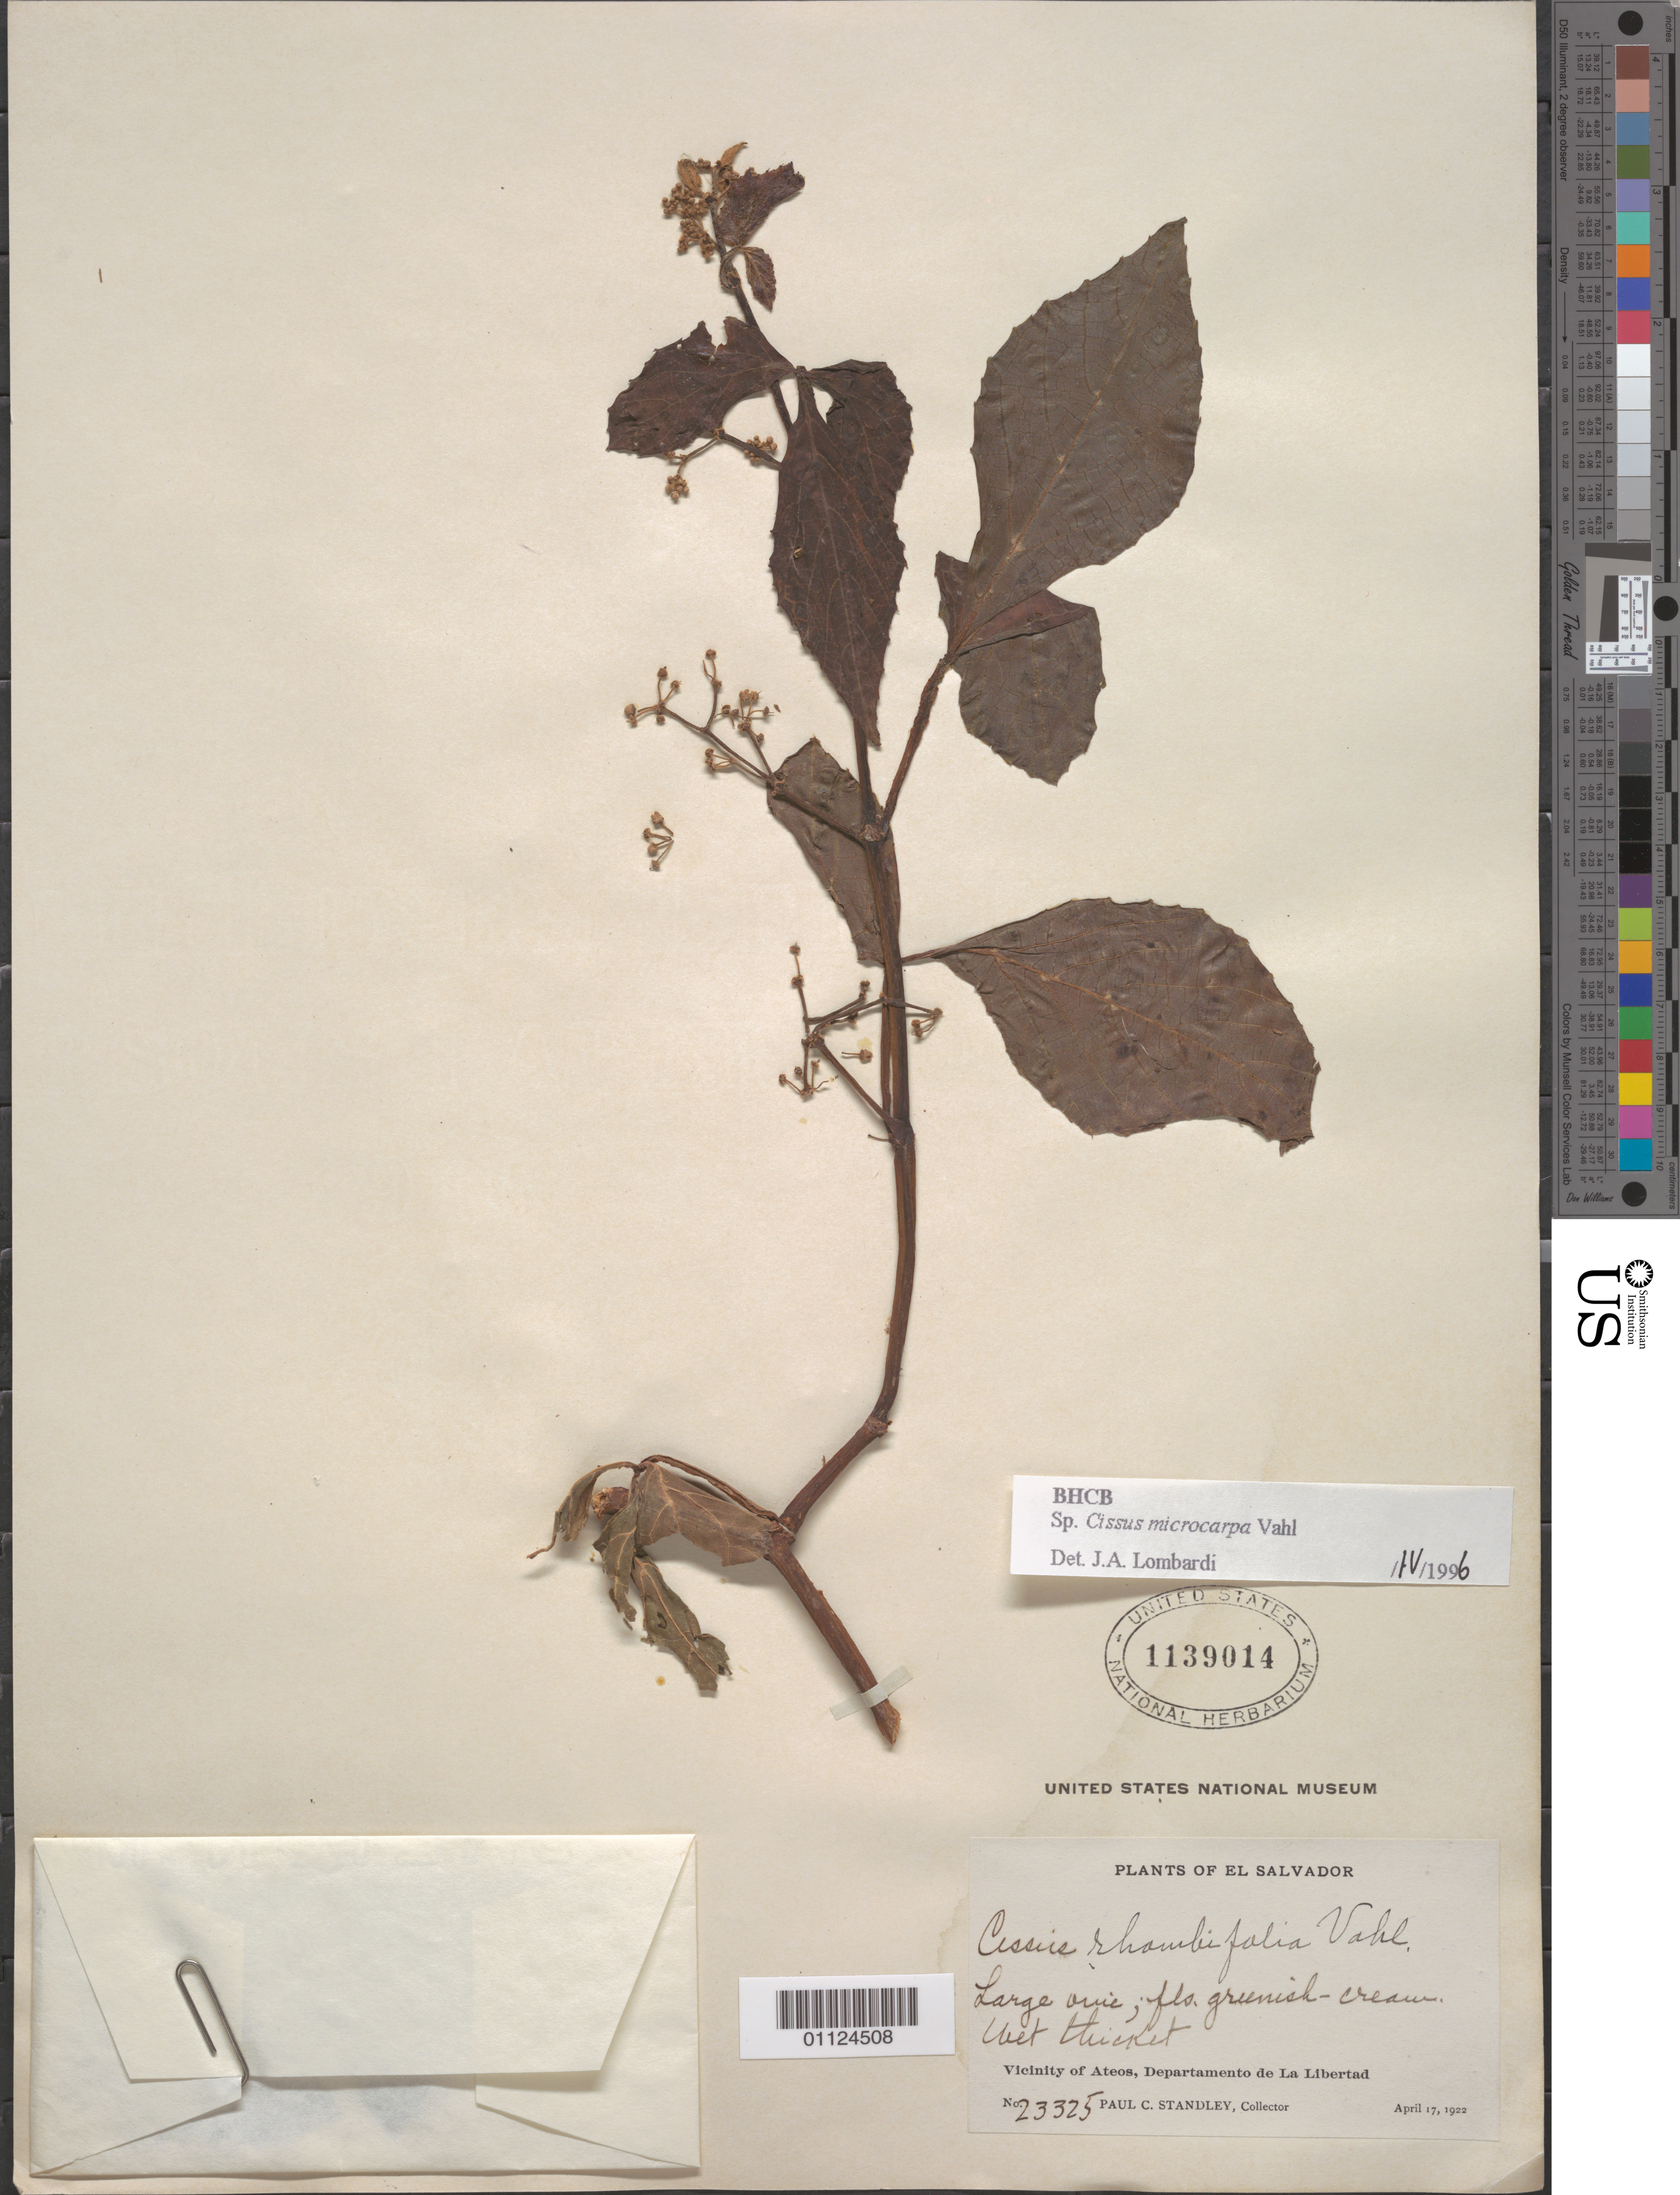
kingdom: Plantae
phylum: Tracheophyta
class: Magnoliopsida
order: Vitales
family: Vitaceae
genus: Cissus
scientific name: Cissus microcarpa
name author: Vahl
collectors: P. C. Standley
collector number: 23325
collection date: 1922-04-17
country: El Salvador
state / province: La Libertad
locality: Vicinity of Ateos.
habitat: Wet thicket.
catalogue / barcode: US 1139014